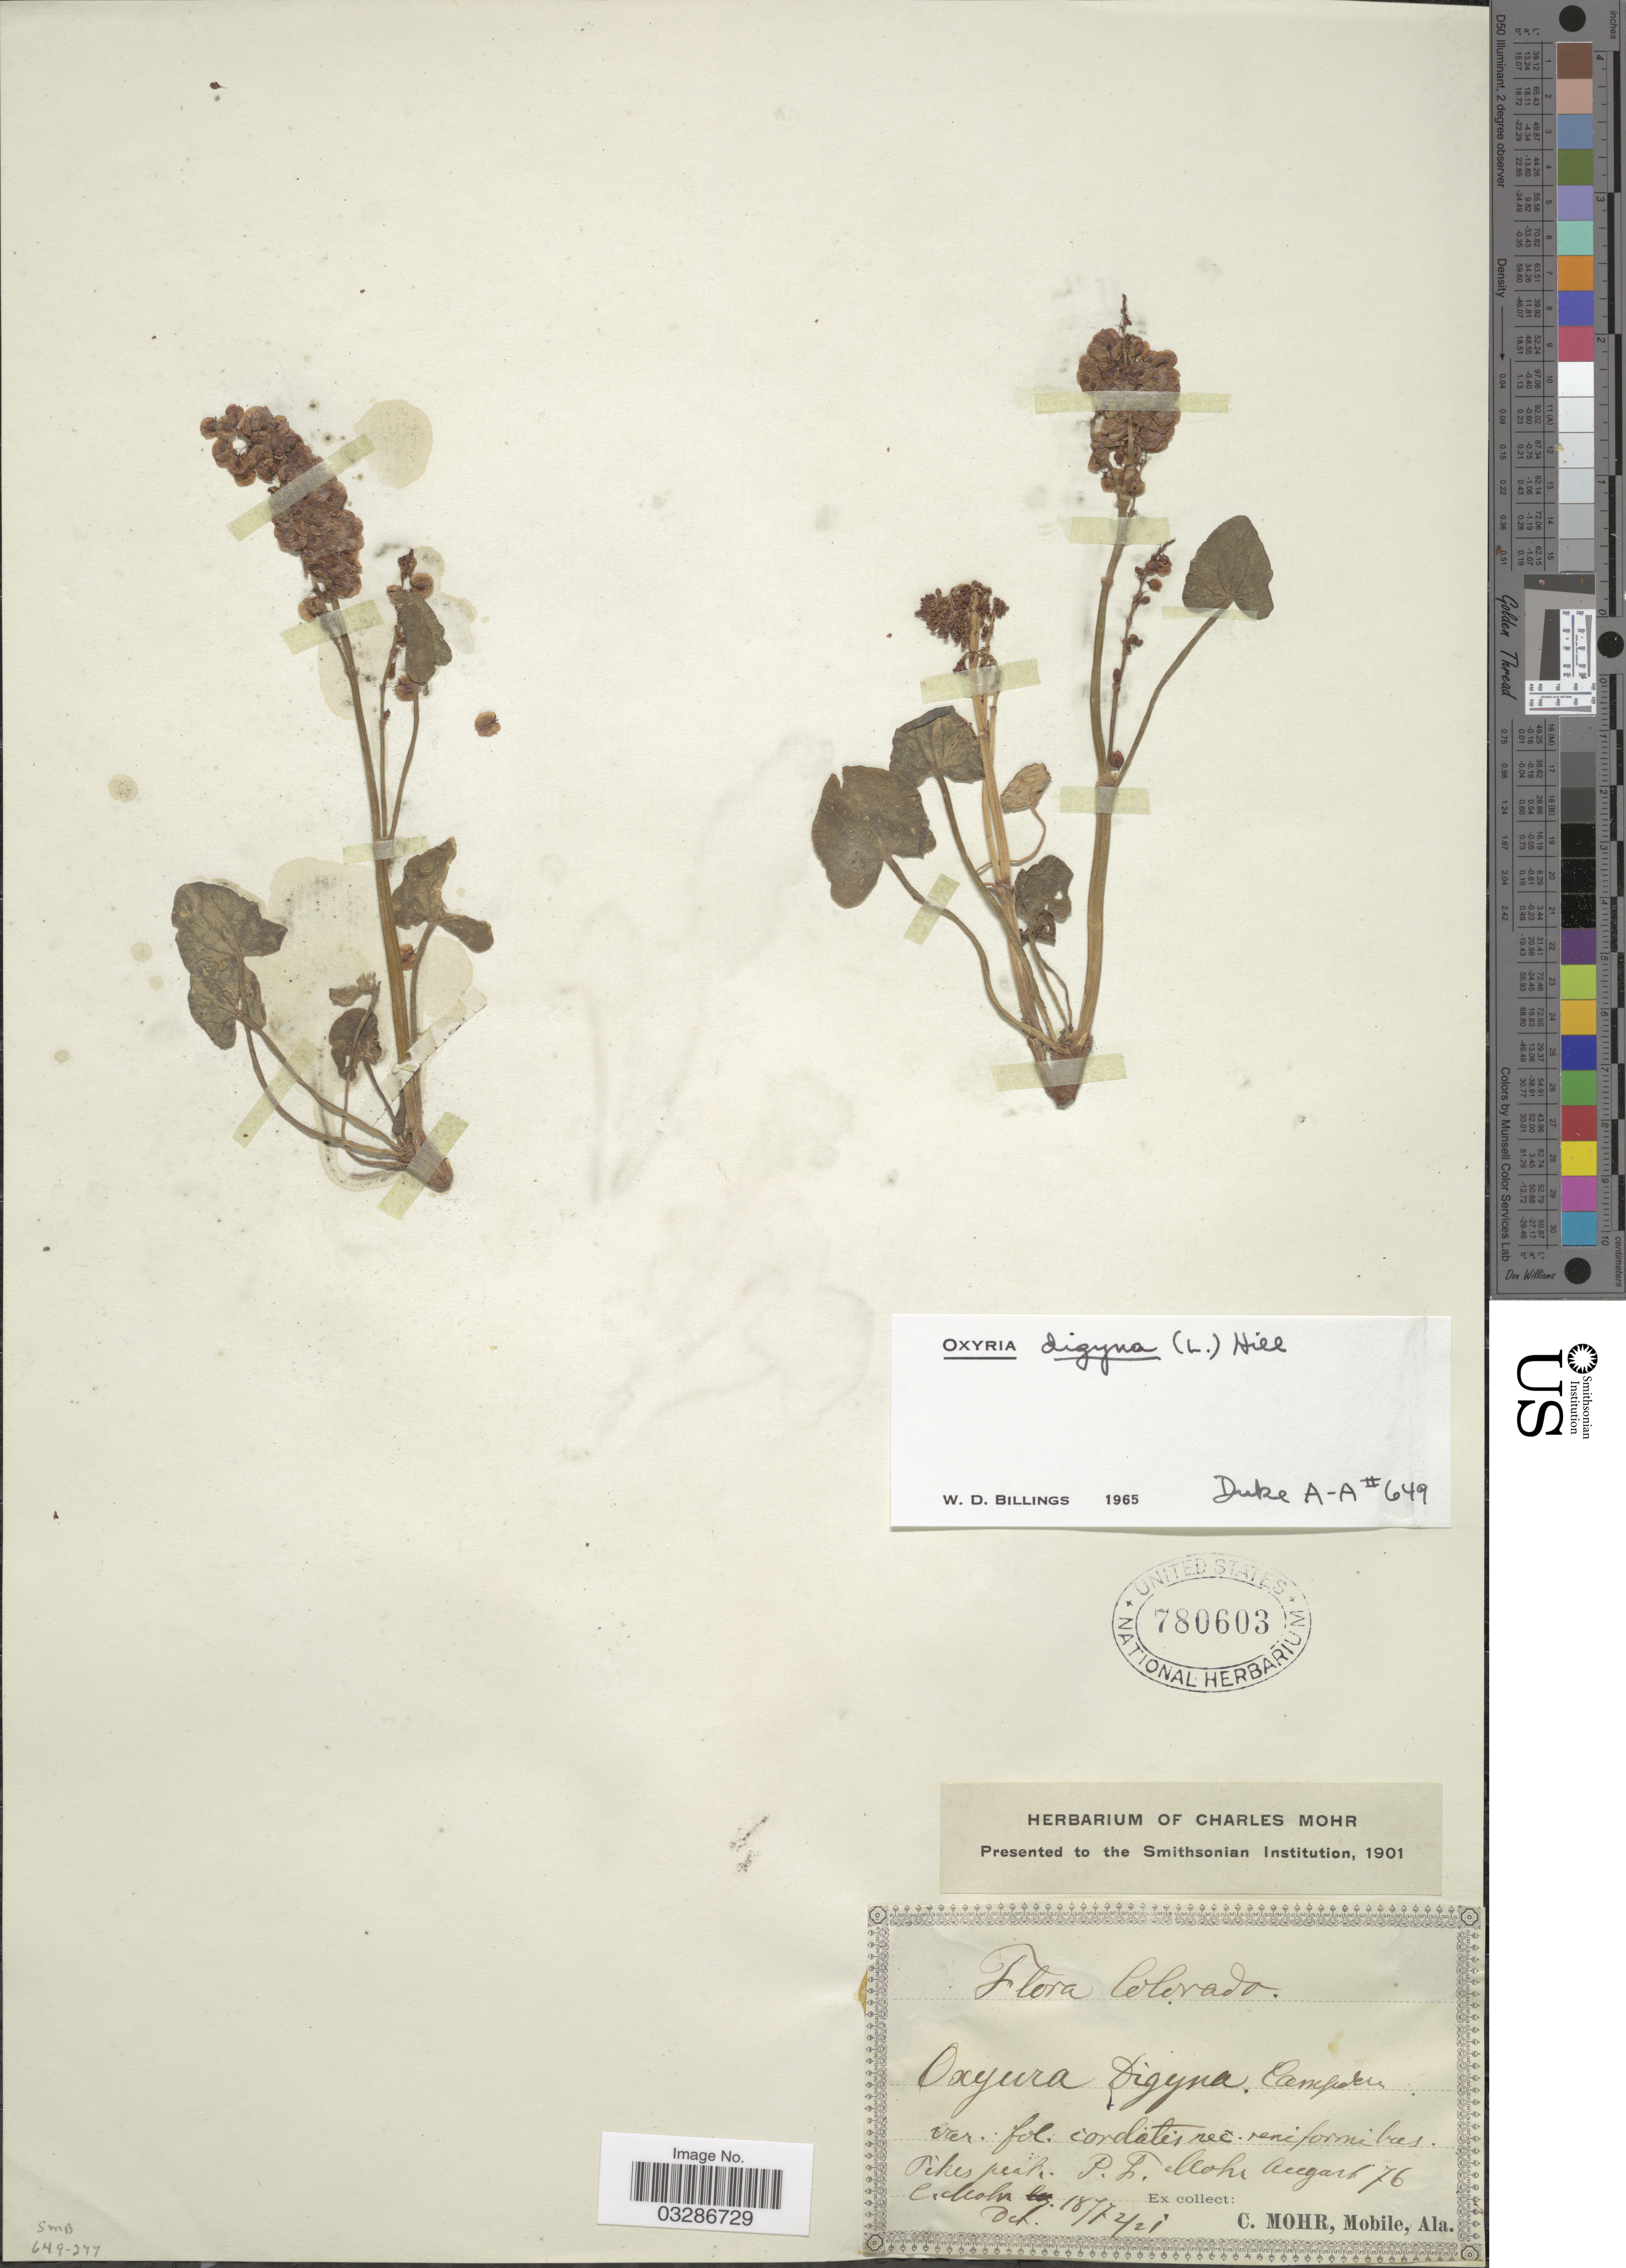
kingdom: Plantae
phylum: Tracheophyta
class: Magnoliopsida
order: Caryophyllales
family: Polygonaceae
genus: Oxyria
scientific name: Oxyria digyna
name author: (L.) Hill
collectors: P. F. Mohr & C. T. Mohr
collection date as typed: Transcribed d/m/y: /8/76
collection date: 1877-10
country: United States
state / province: Colorado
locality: Pikes peak.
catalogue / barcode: US 780603